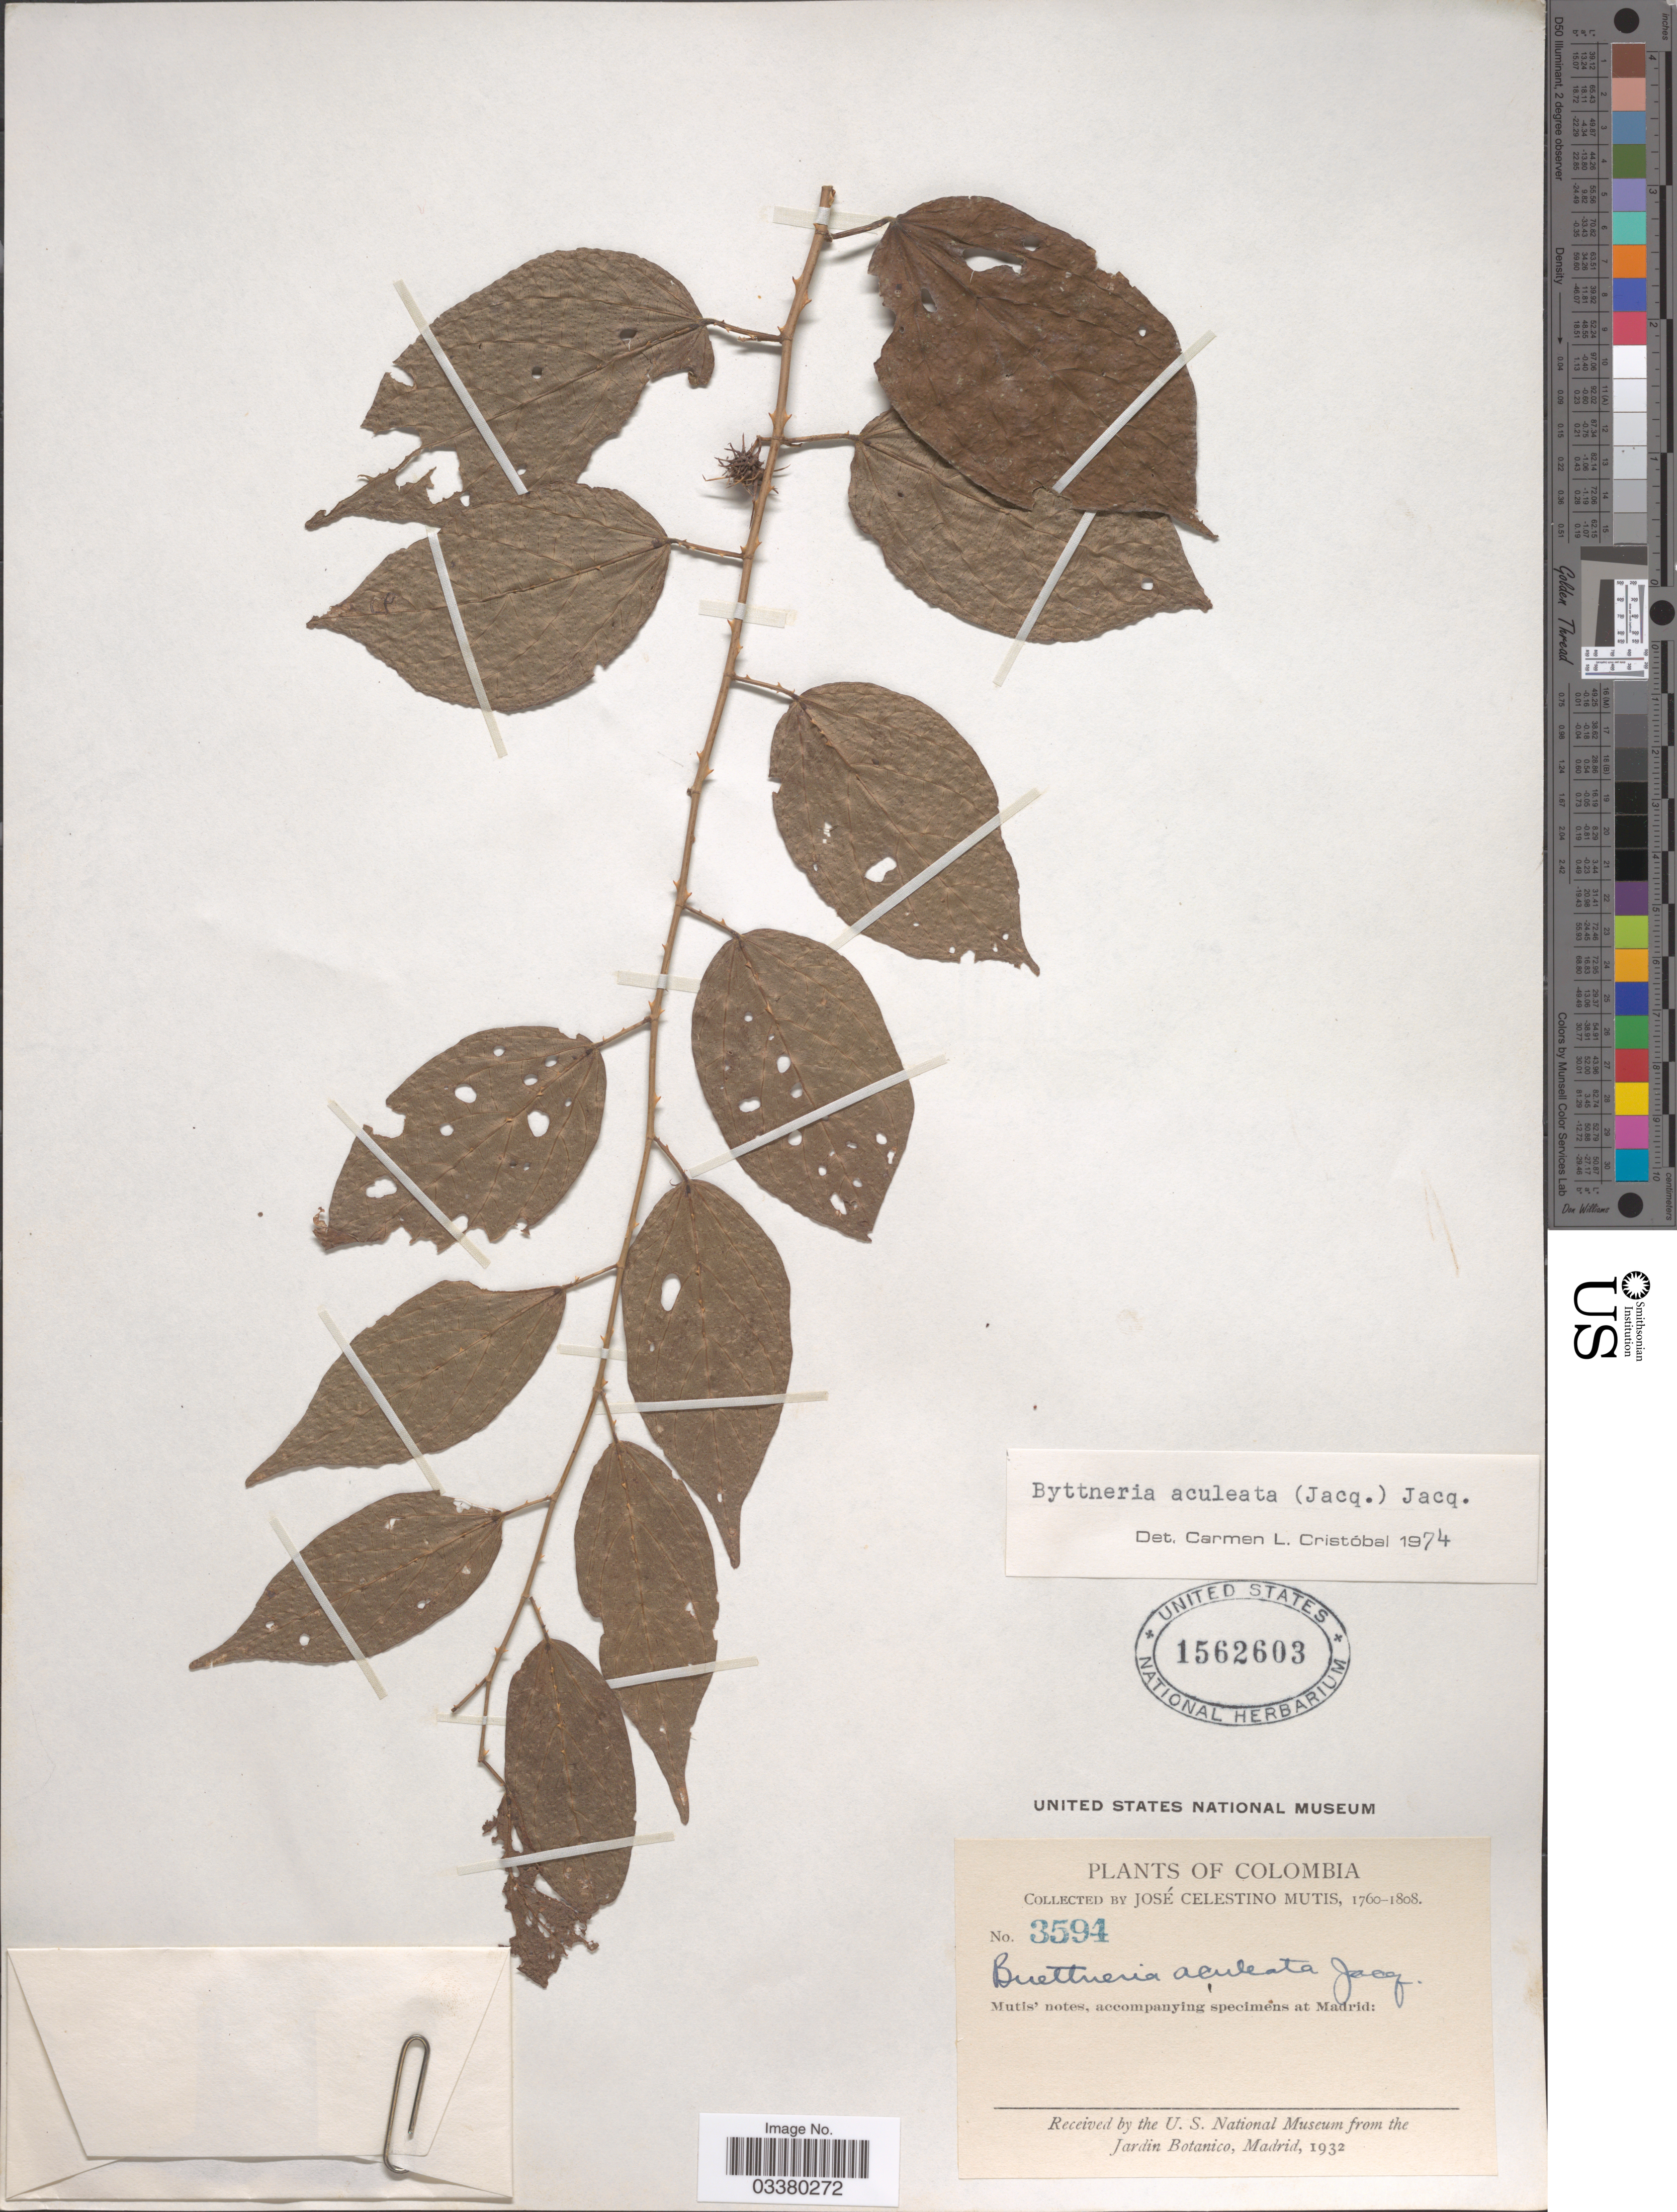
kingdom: Plantae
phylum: Tracheophyta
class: Magnoliopsida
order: Malvales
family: Malvaceae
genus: Byttneria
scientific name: Byttneria aculeata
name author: (Jacq.) Jacq.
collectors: J. C. B. Mutis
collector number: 3594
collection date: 1760/1808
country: Colombia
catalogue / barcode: US 1562603